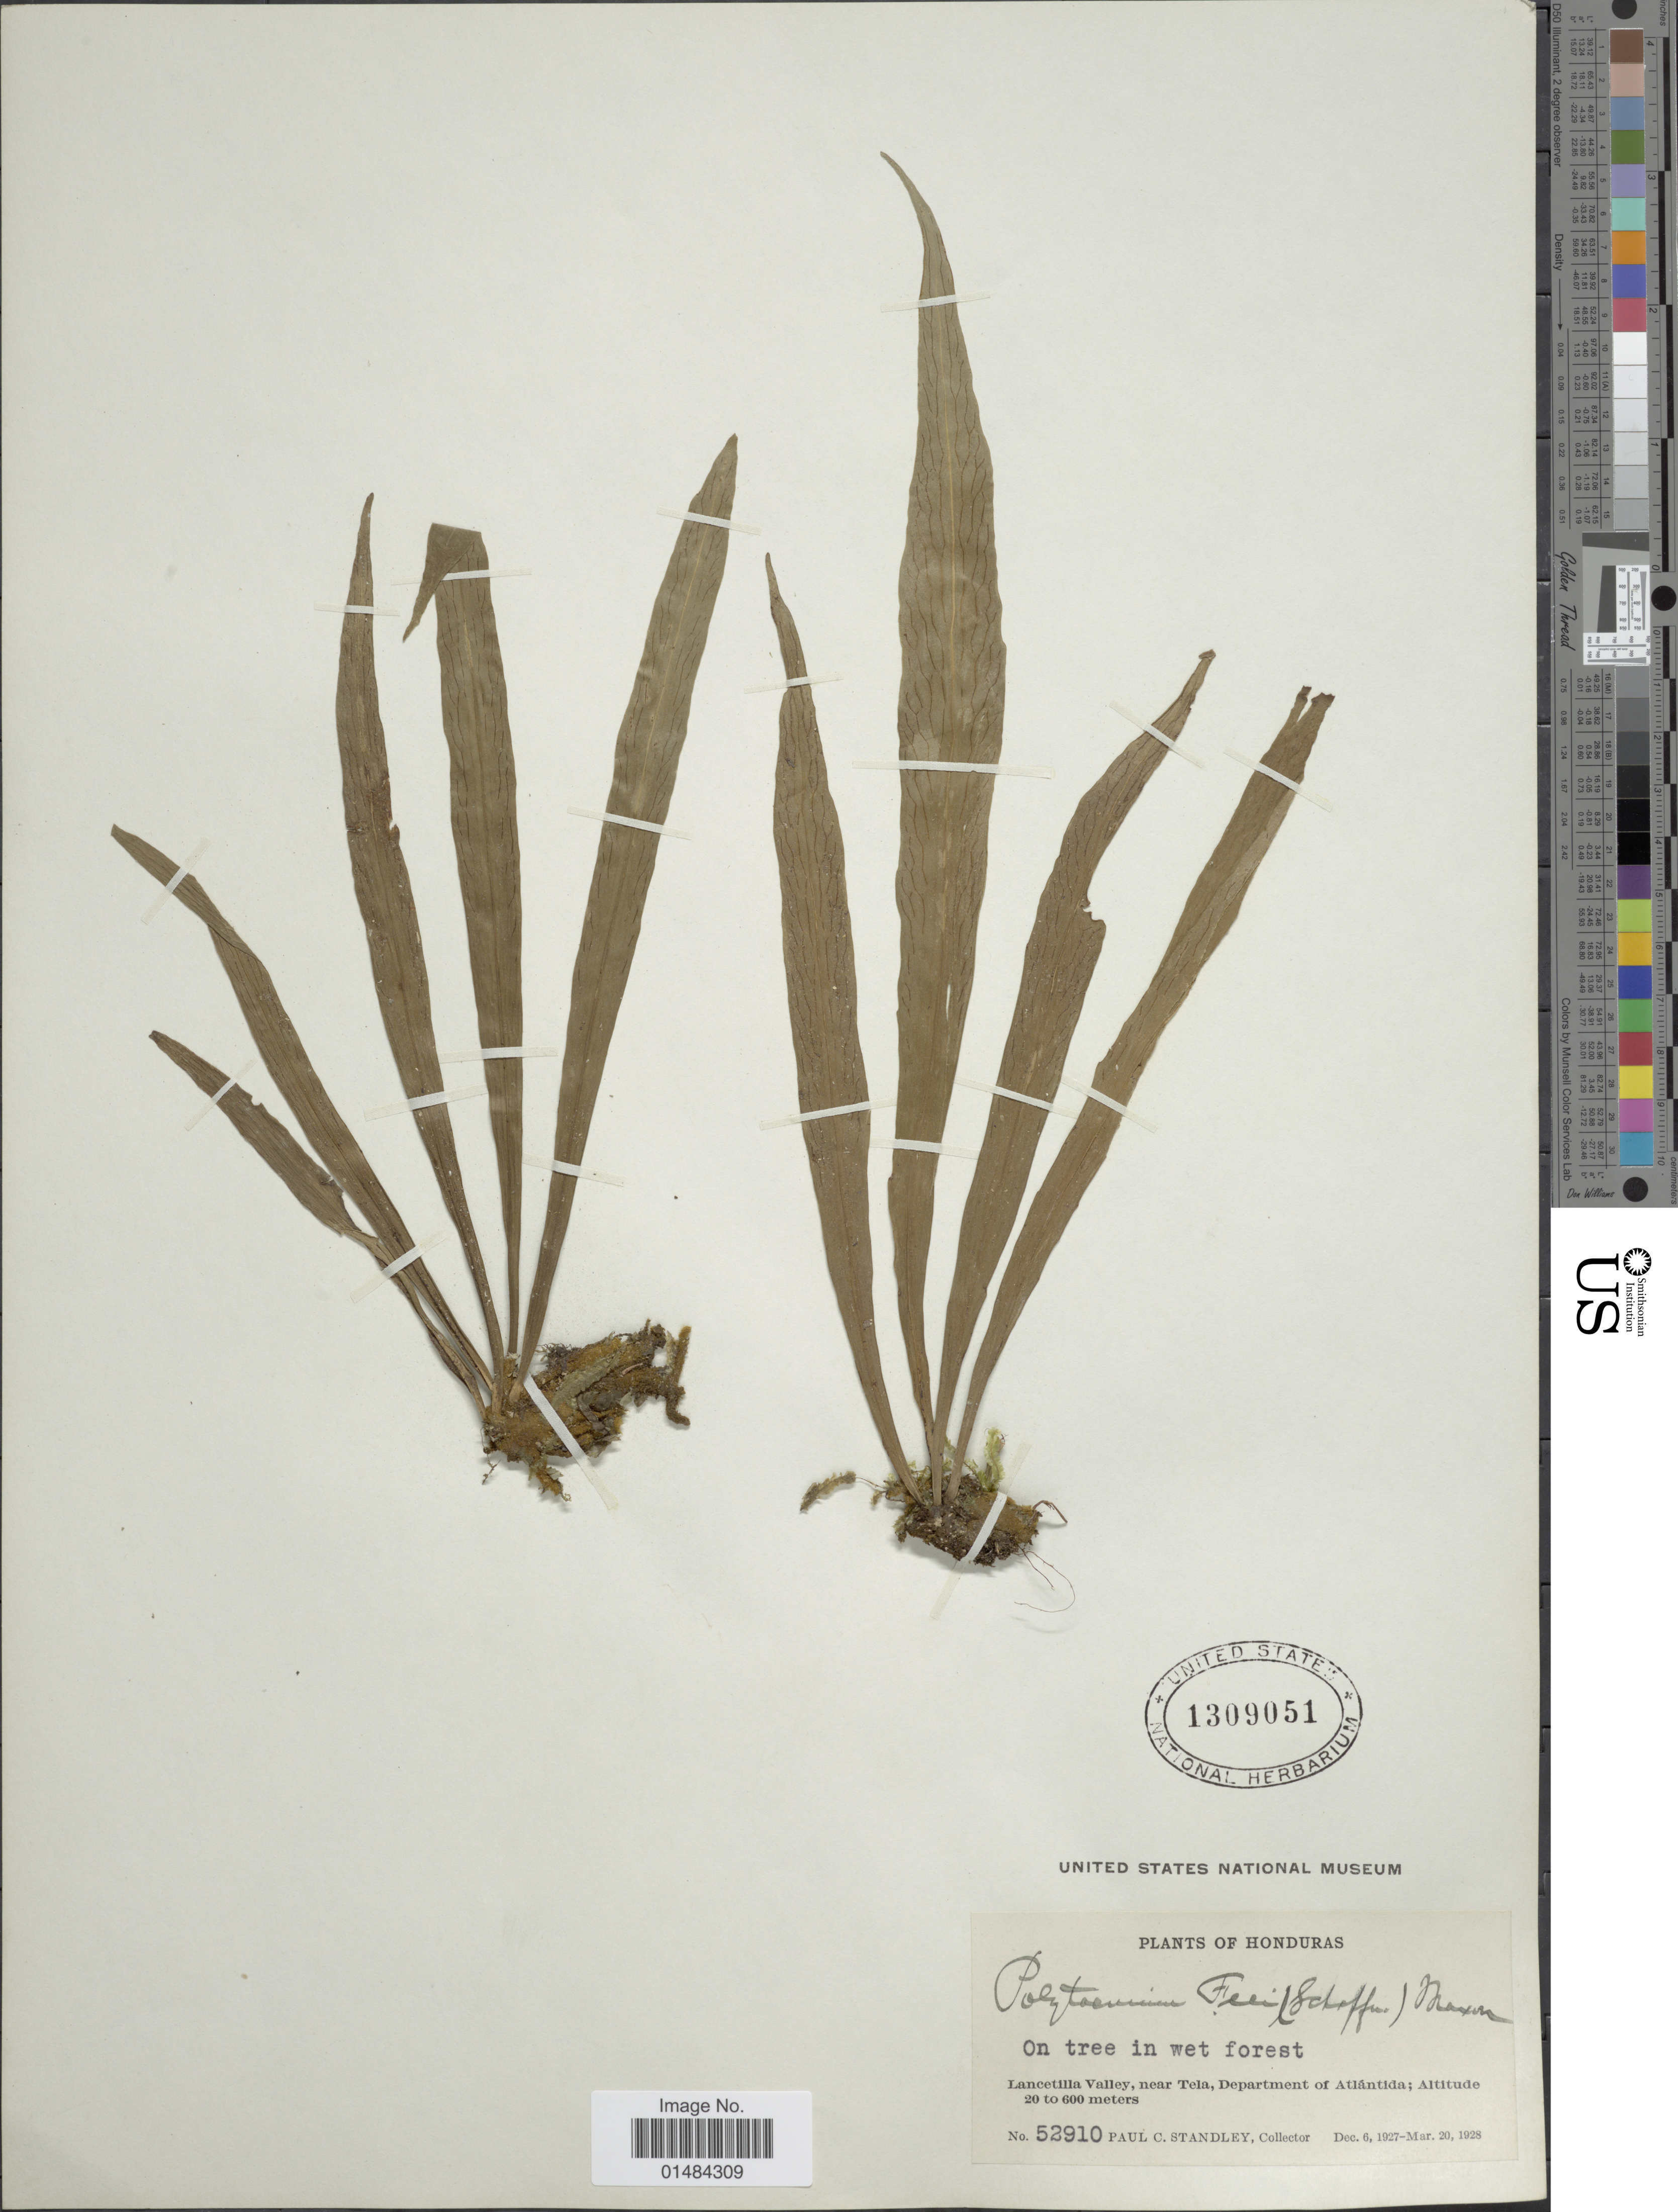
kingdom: Plantae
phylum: Tracheophyta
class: Polypodiopsida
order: Polypodiales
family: Pteridaceae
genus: Polytaenium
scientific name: Polytaenium lanceolatum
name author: (L.) Desv.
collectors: P. C. Standley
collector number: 52910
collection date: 1927-12-06/1928-03-20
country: Honduras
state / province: Atlántida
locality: Honduras, Lancetilla Valley, near Tela, Department of Atlantida.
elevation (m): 20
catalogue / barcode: US 1309051